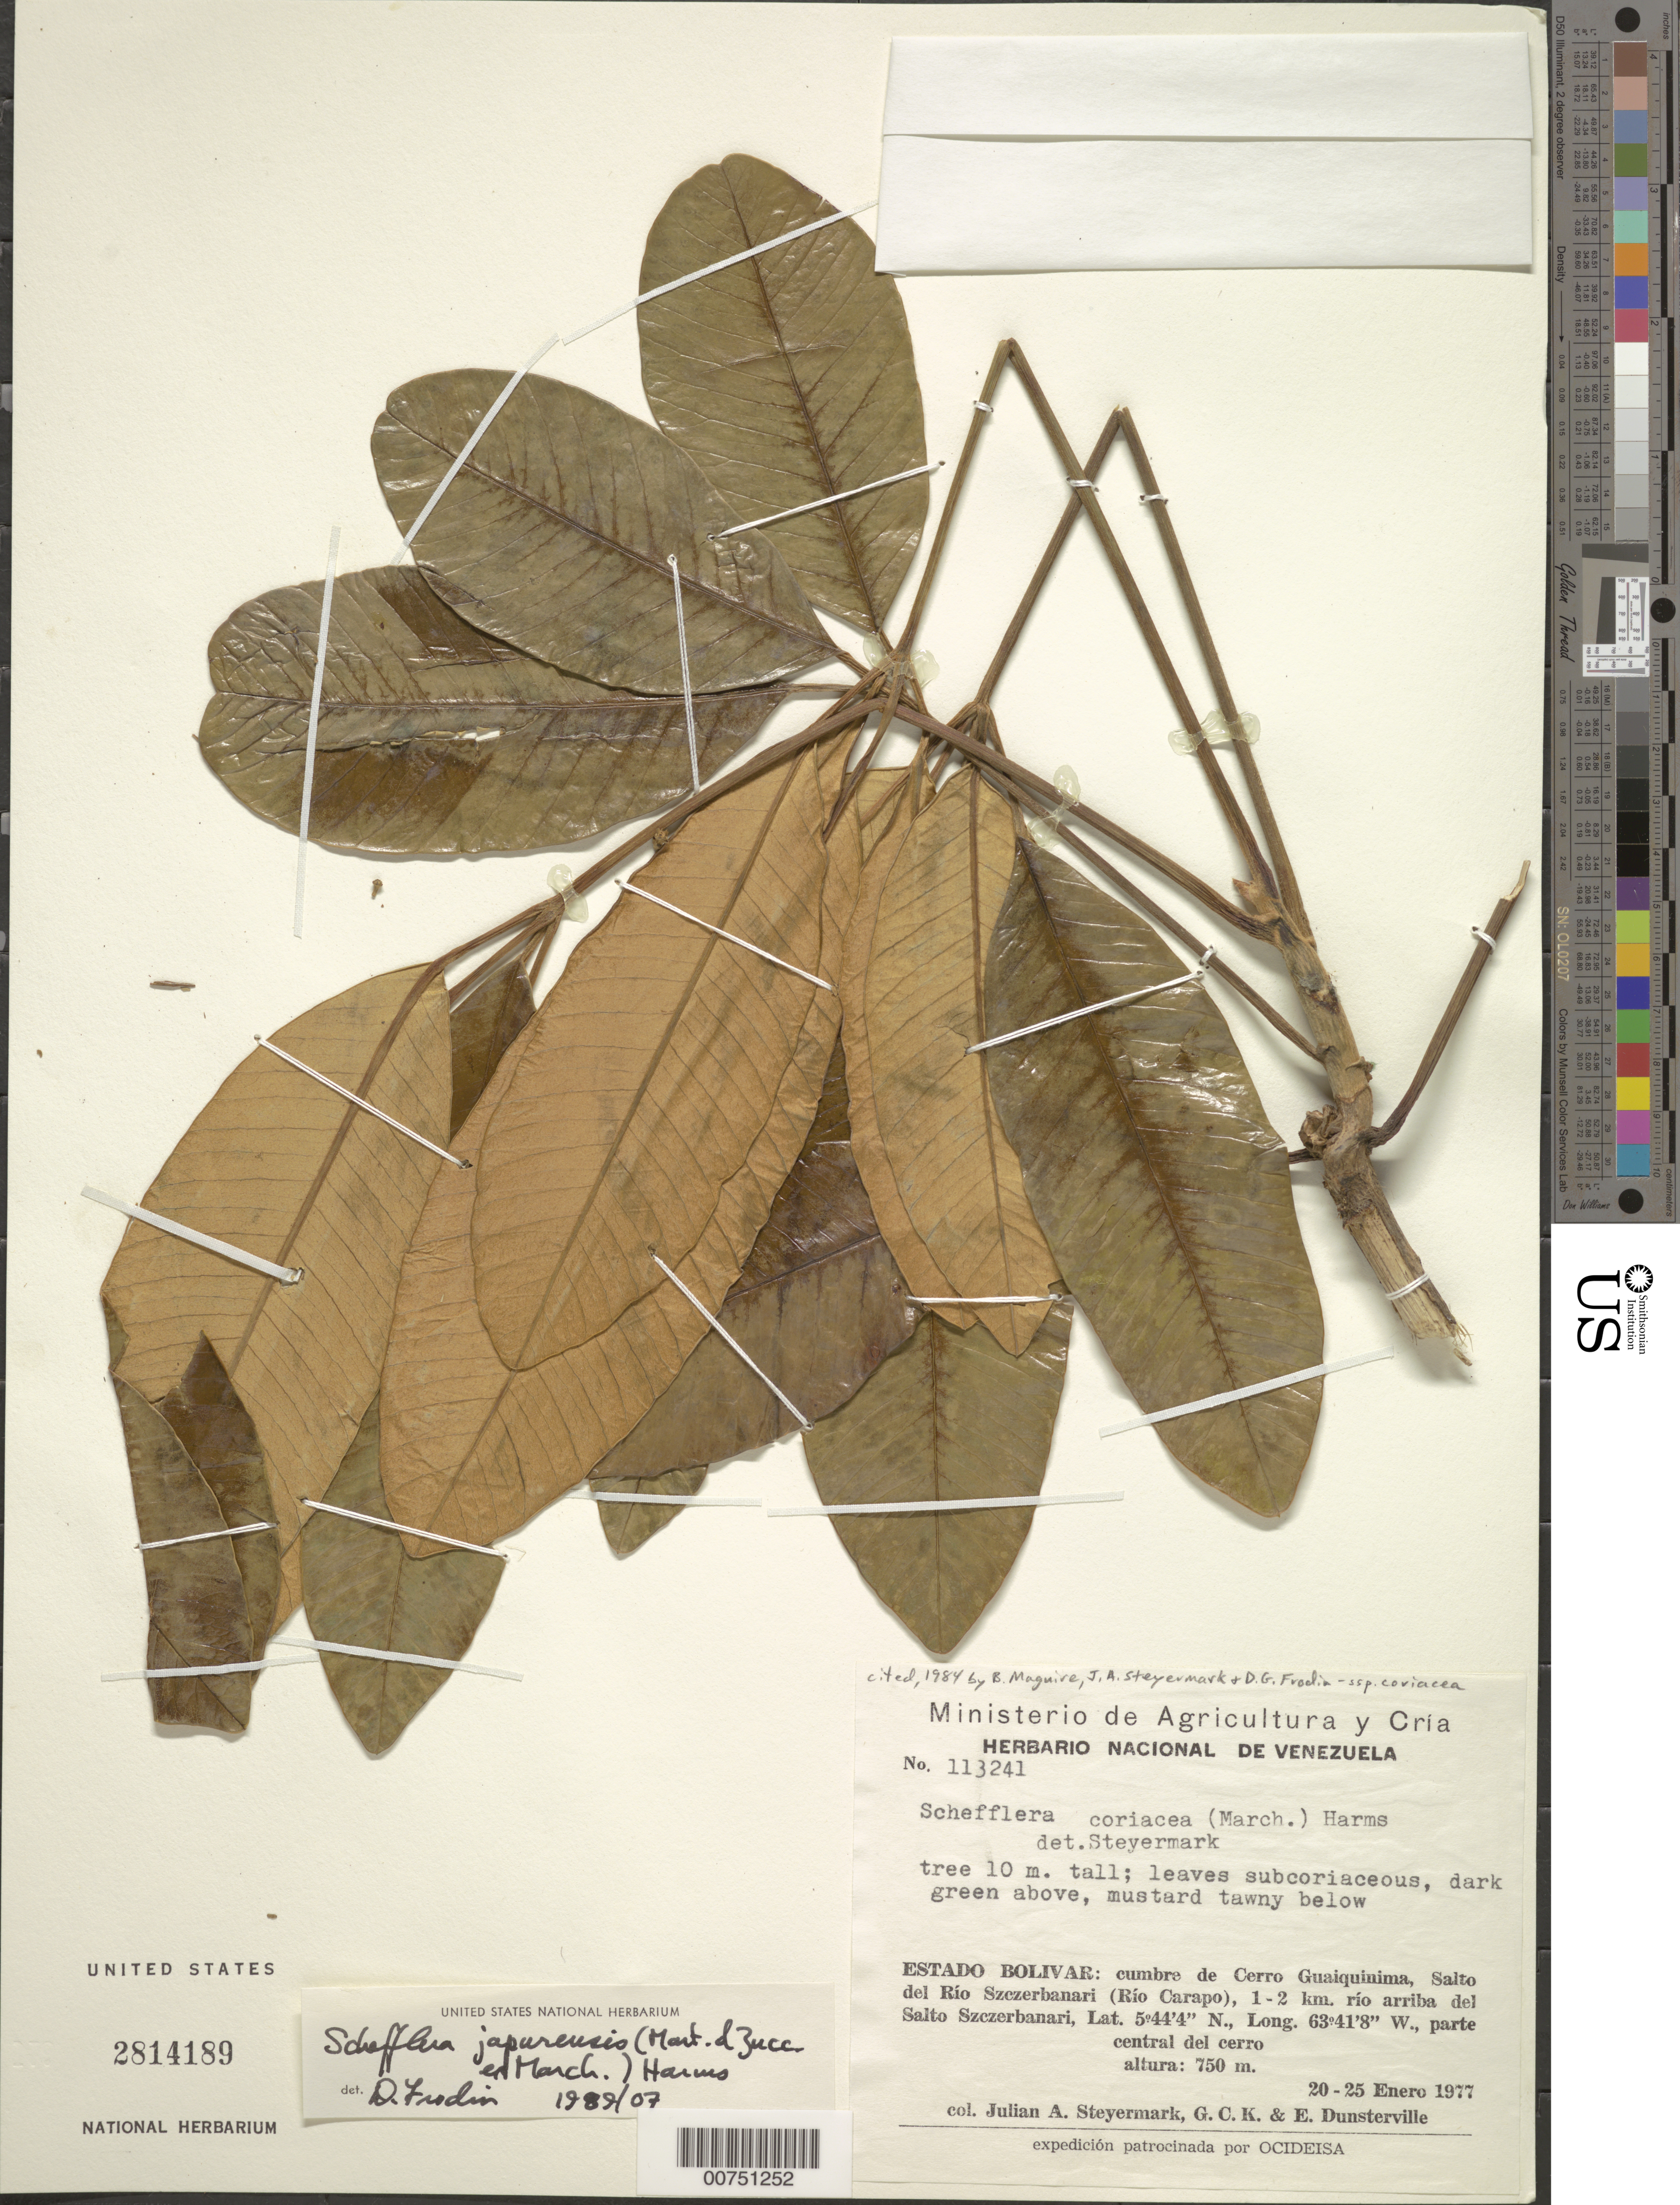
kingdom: Plantae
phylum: Tracheophyta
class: Magnoliopsida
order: Apiales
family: Araliaceae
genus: Schefflera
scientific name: Schefflera japurensis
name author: (Mart. & Zucc. ex Marchal) Harms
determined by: Frodin, D. G.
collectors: J. Steyermark, G. C. K. Dunsterville & E. Dunsterville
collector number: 113241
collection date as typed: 20-Jan-77 to 25-Jan-77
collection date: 1977-01-20/1977-01-25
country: Venezuela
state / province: Bolívar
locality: Cerro Guaiquinima, Salto del Río Szczerbanari (Río Carapo), 1 km río arriba del Salto Szczerbanari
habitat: Parte central del cerro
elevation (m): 750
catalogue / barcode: US 2814189